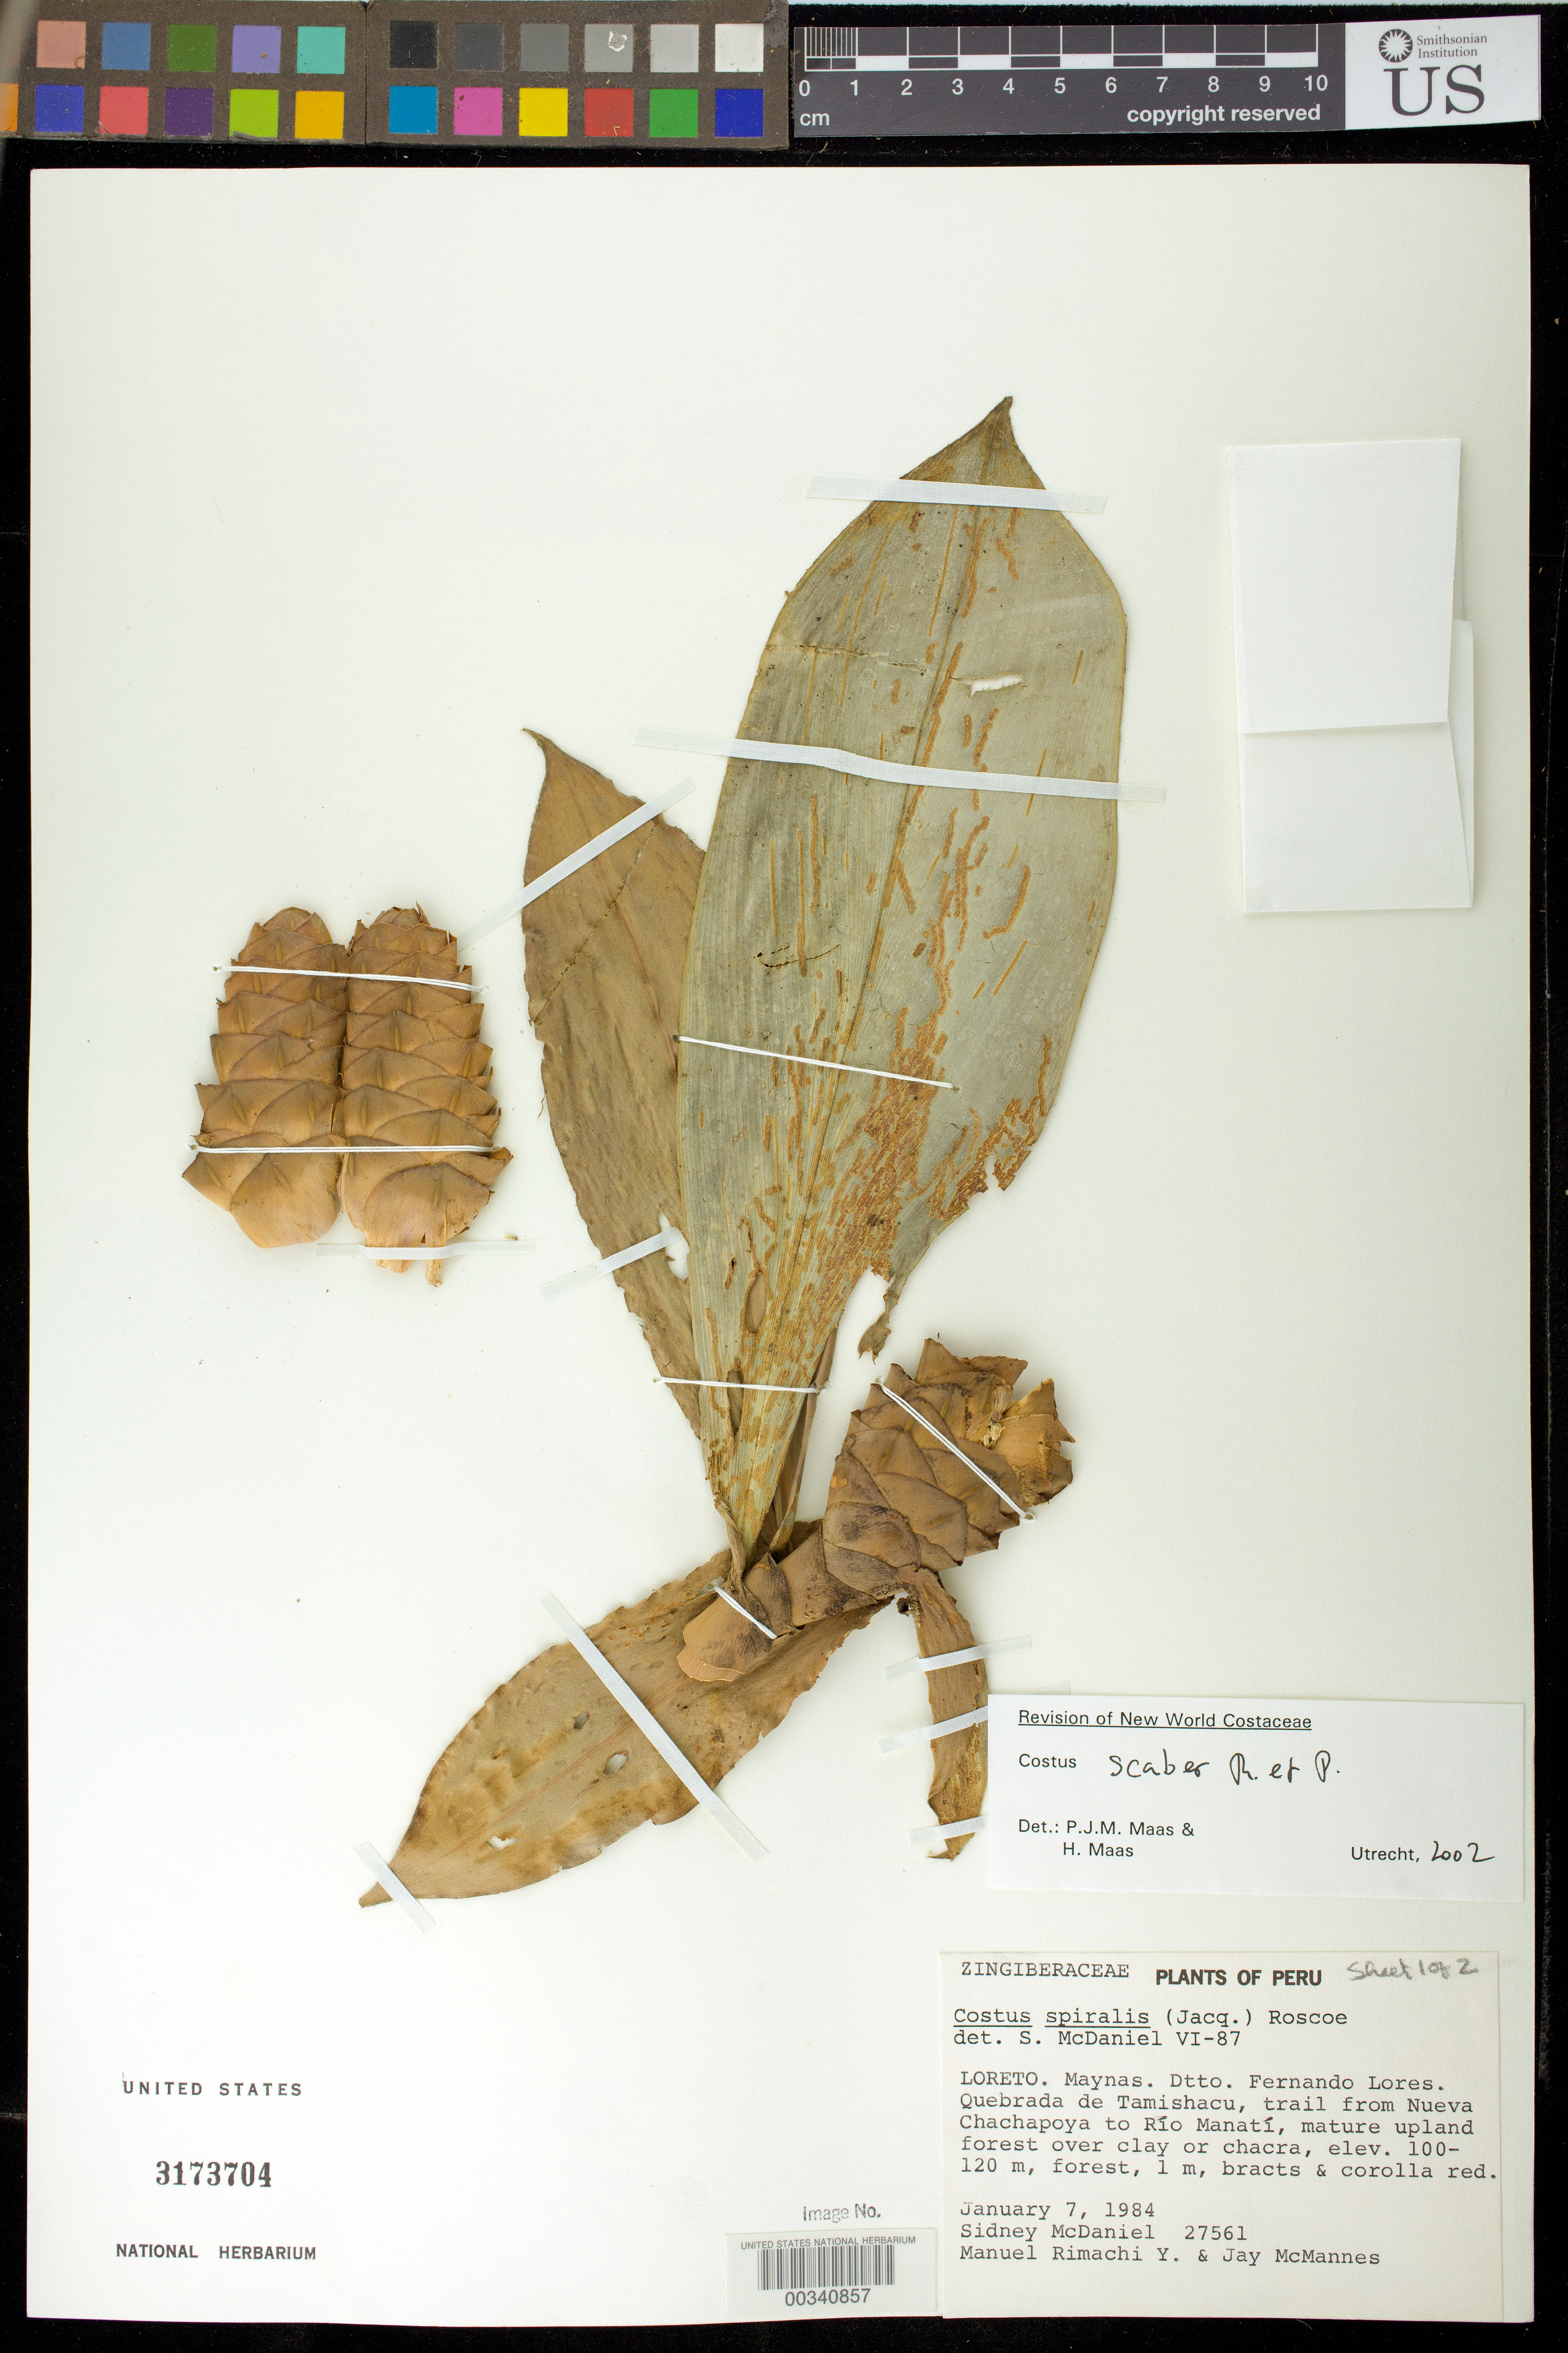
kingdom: Plantae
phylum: Tracheophyta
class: Liliopsida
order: Zingiberales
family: Costaceae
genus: Costus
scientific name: Costus scaber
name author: Ruiz & Pav.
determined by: McDaniel, Sidney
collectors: S. T. McDaniel, M. Rimachi Y. & J. McMannes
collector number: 27561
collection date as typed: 07 Jan 1984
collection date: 1984-01-07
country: Peru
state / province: Loreto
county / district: Maynas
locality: Dtto fernando lores, quebrada de tamishacu, trail from nueva chachapoya to rio manati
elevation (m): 100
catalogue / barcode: US 3173704